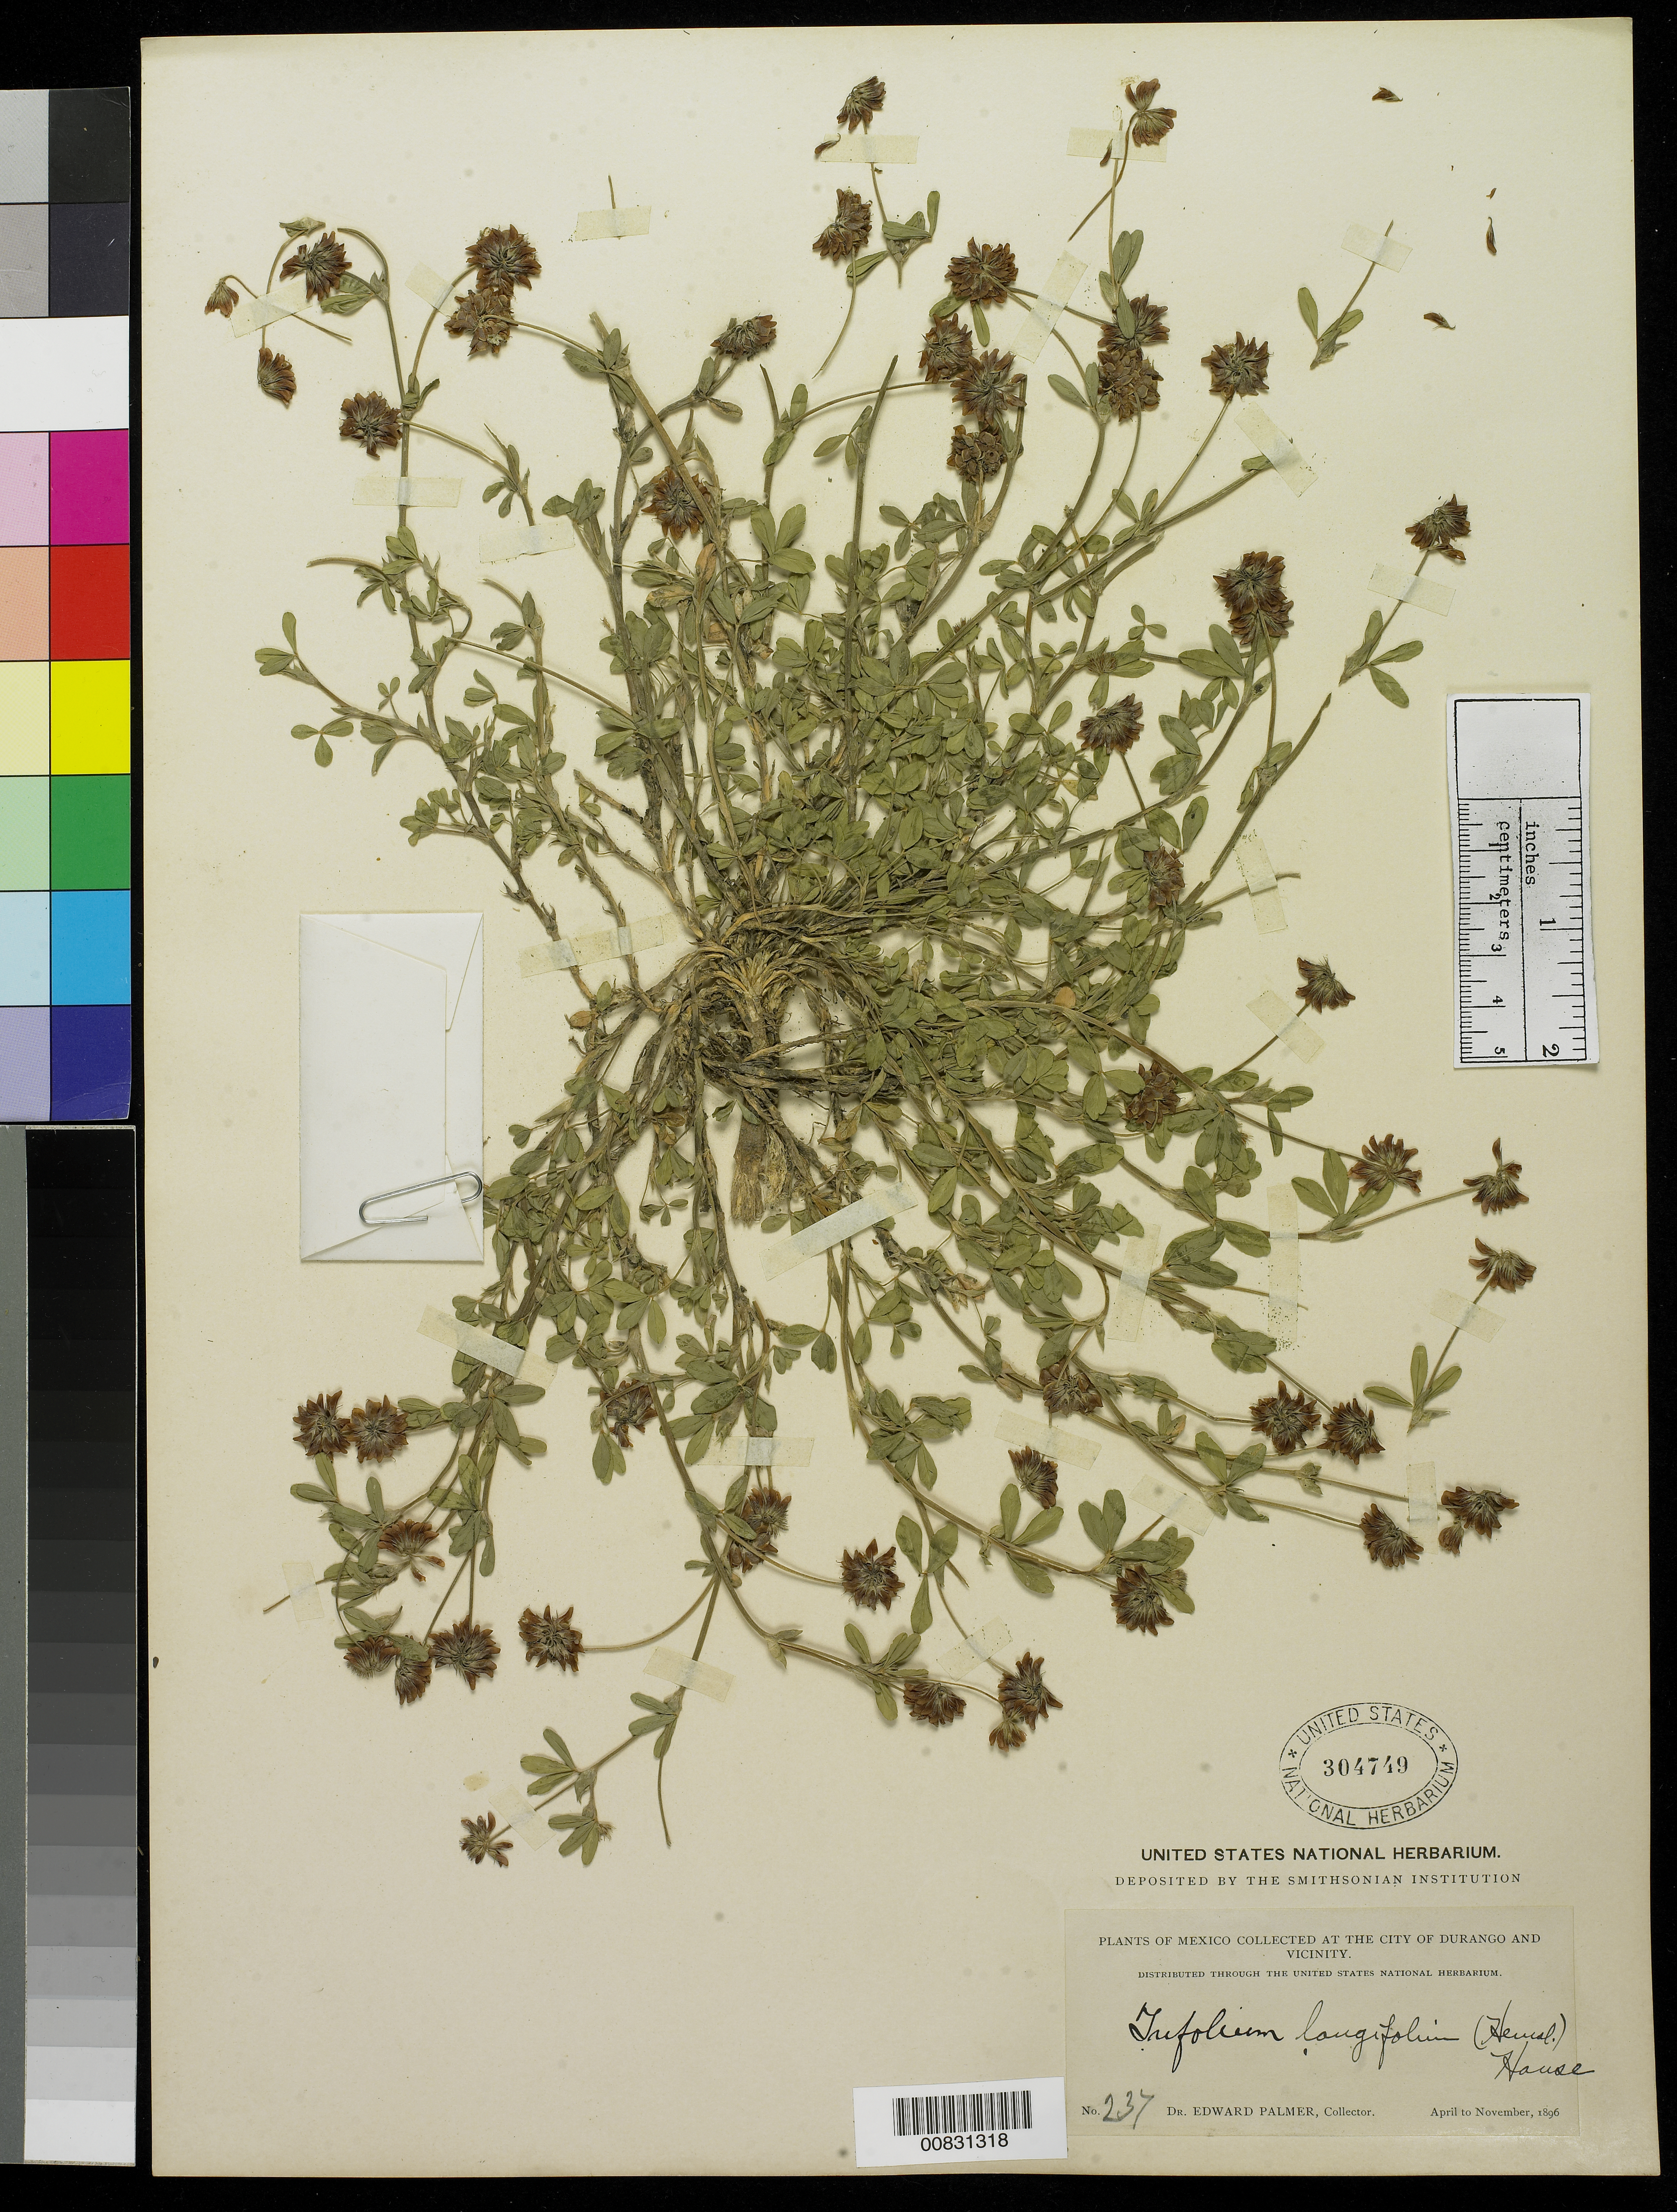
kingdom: Plantae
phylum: Tracheophyta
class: Magnoliopsida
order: Fabales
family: Fabaceae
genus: Trifolium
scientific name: Trifolium longifolium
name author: House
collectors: E. Palmer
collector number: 237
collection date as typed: Apr 1896 to -- Nov 1896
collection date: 1896-04/1896-11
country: Mexico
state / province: Durango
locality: City of Durango and vicinity.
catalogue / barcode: US 304749